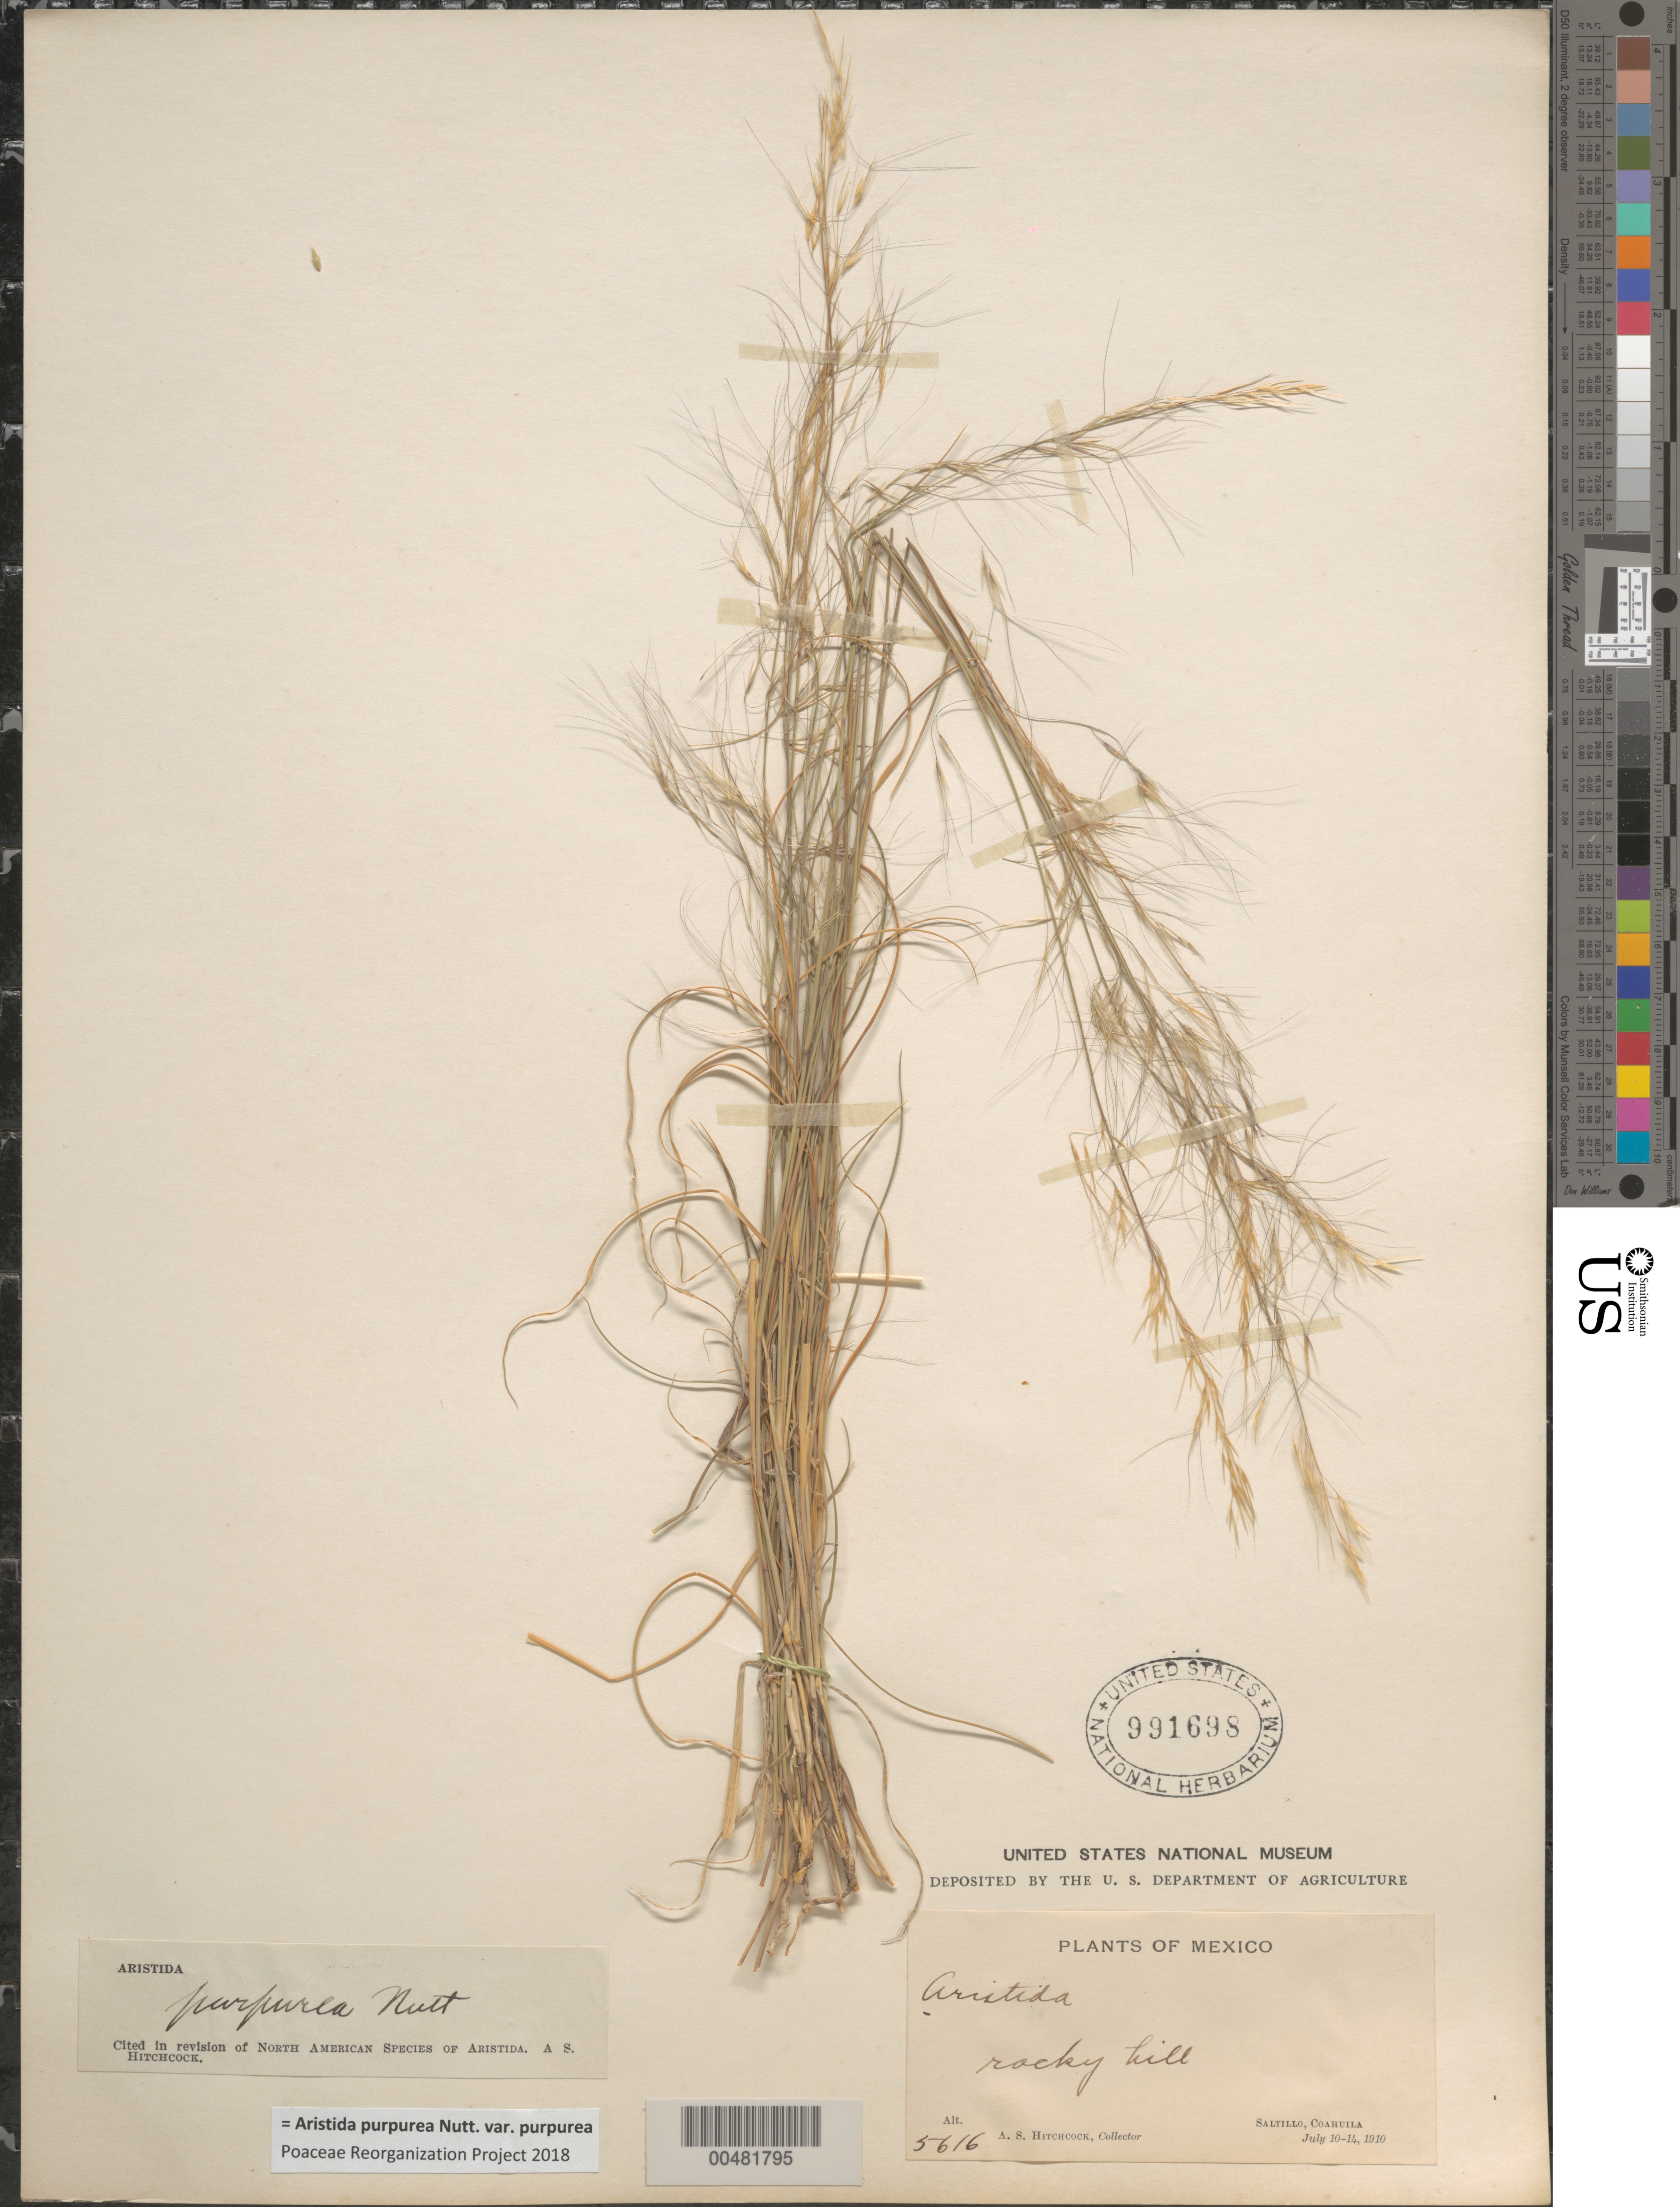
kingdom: Plantae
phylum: Tracheophyta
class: Liliopsida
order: Poales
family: Poaceae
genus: Aristida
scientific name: Aristida purpurea var. purpurea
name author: Nutt.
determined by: Poaceae Reorganization Project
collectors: A. S. Hitchcock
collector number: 5616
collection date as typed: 10 Jul 1910 to 14 Jul 1910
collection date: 1910-07-10/1910-07-14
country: Mexico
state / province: Coahuila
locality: Saltillo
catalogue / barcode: US 991698